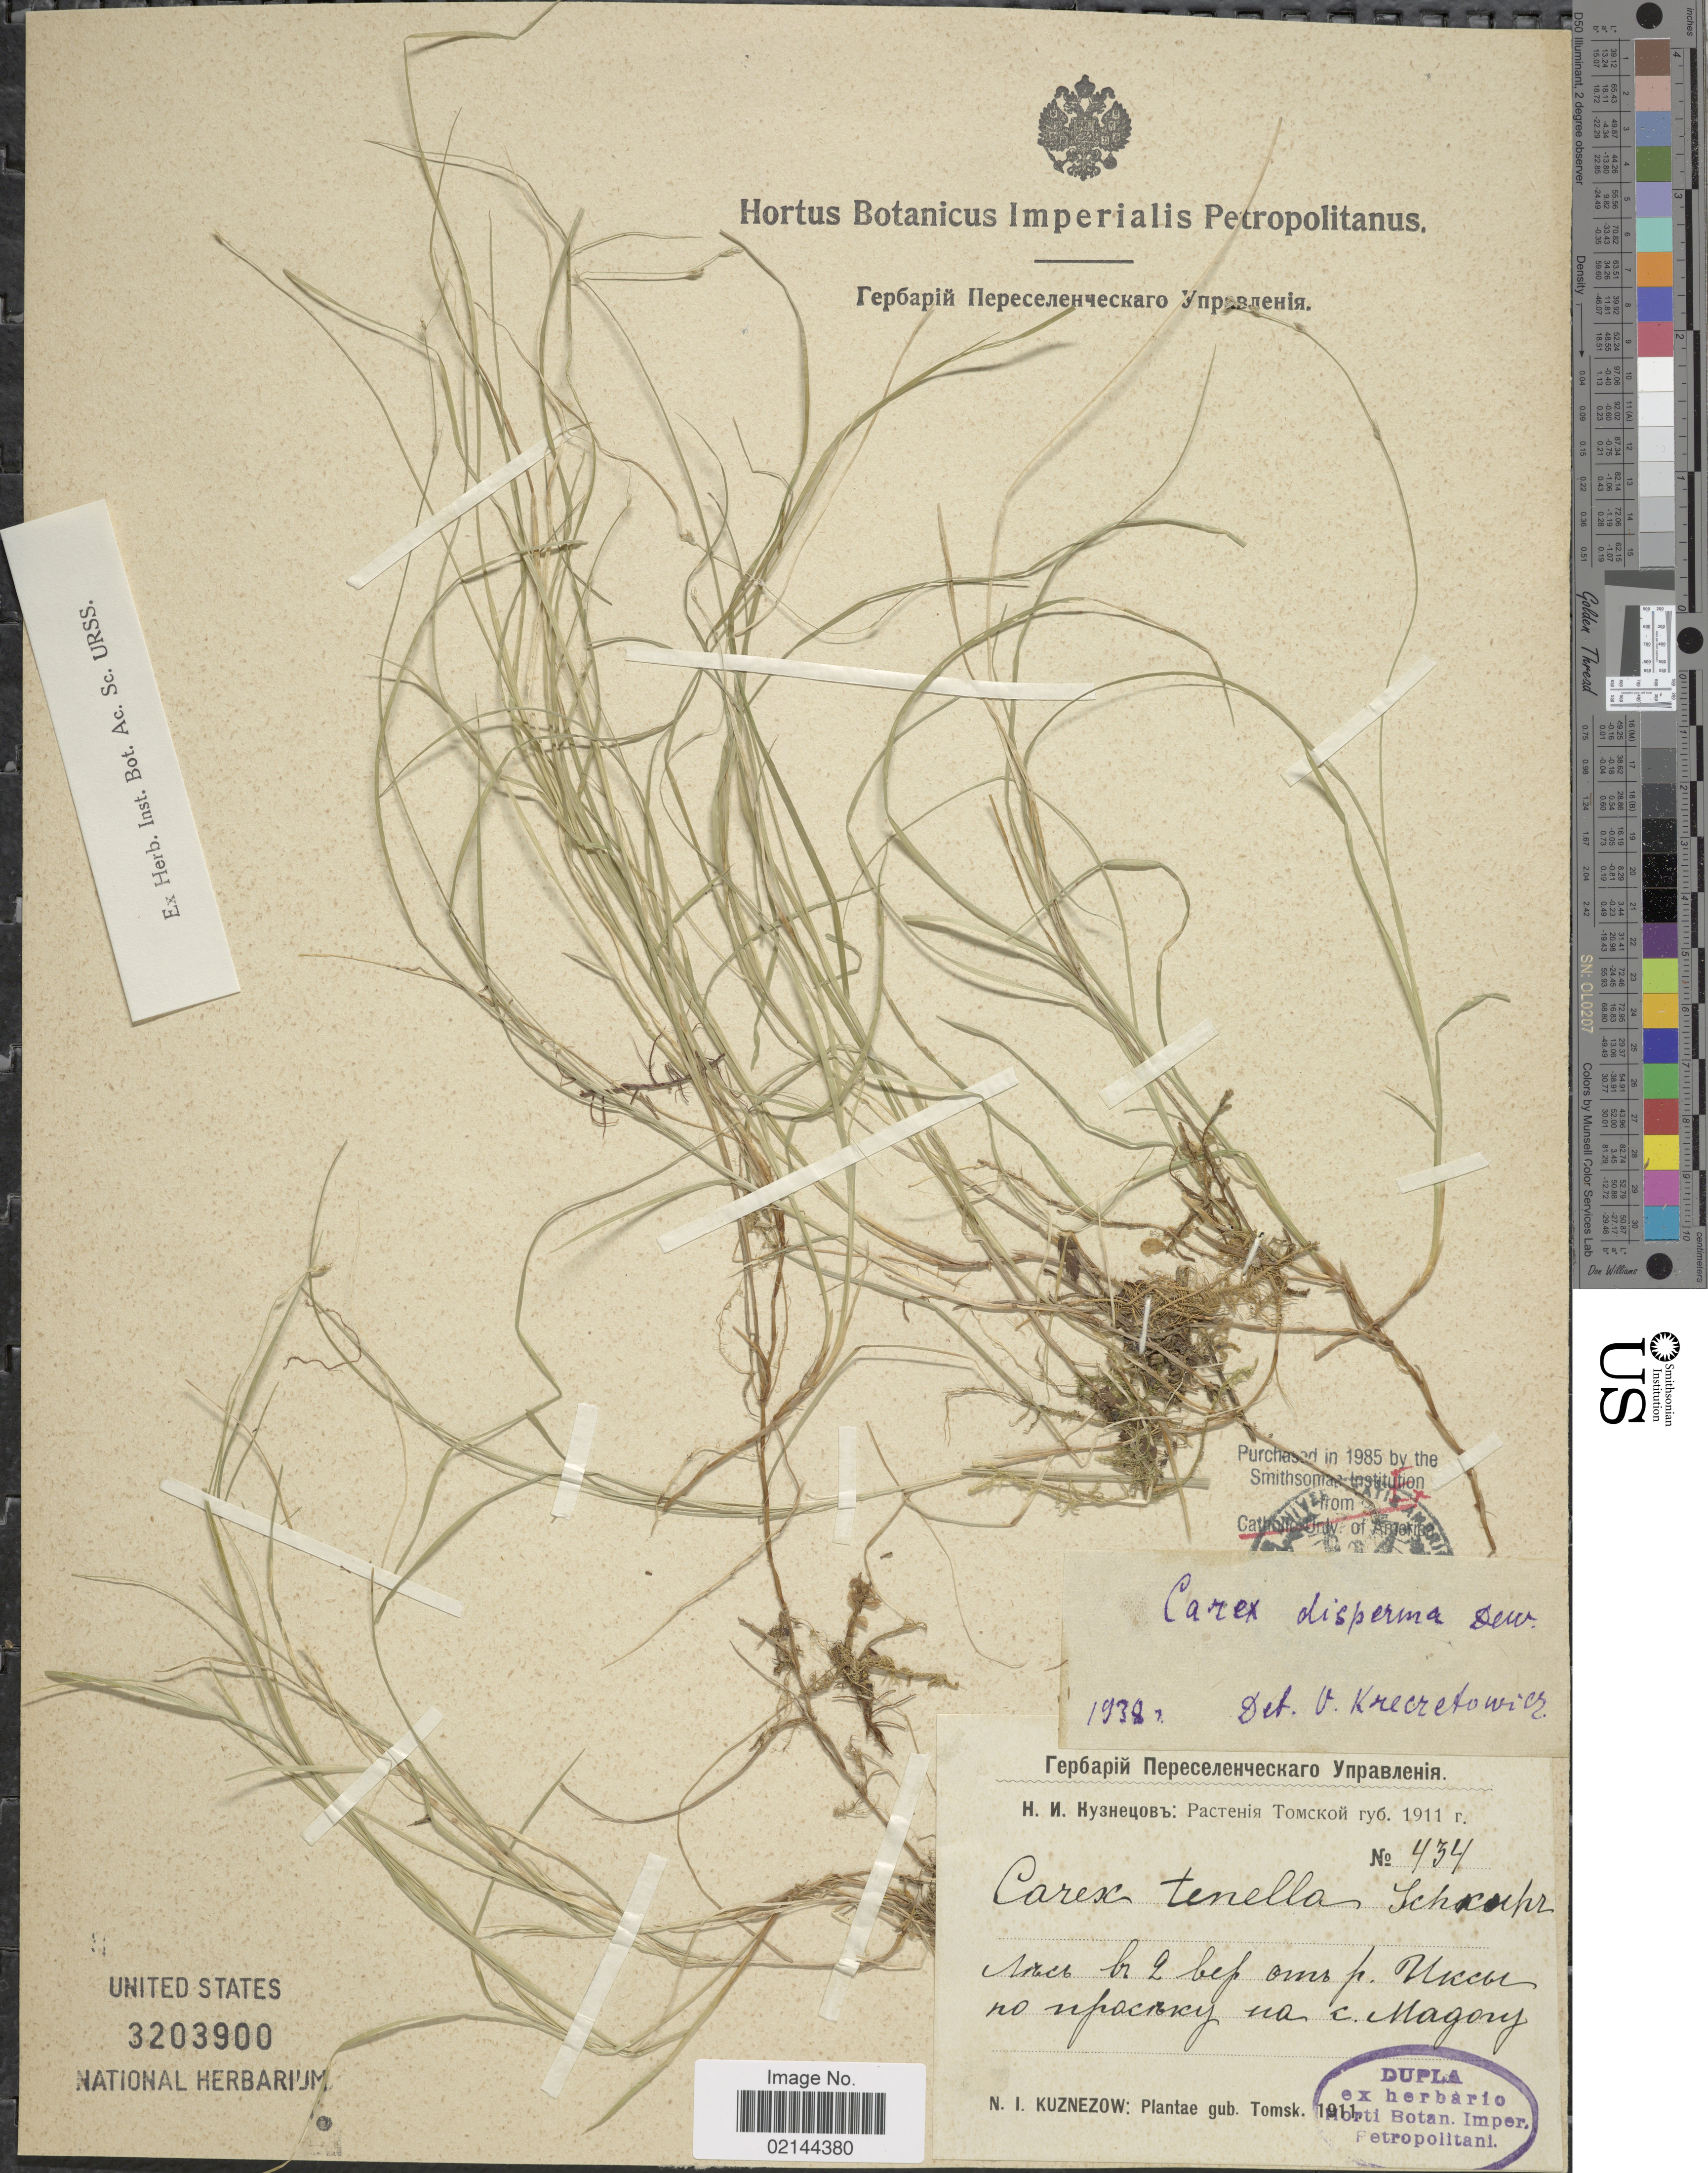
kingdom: Plantae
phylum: Tracheophyta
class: Liliopsida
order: Poales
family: Cyperaceae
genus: Carex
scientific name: Carex disperma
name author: Dewey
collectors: N. Kusnezow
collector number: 434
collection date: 1911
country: Russian Federation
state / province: Tomsk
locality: Gub. Tomsk.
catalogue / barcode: US 3203900